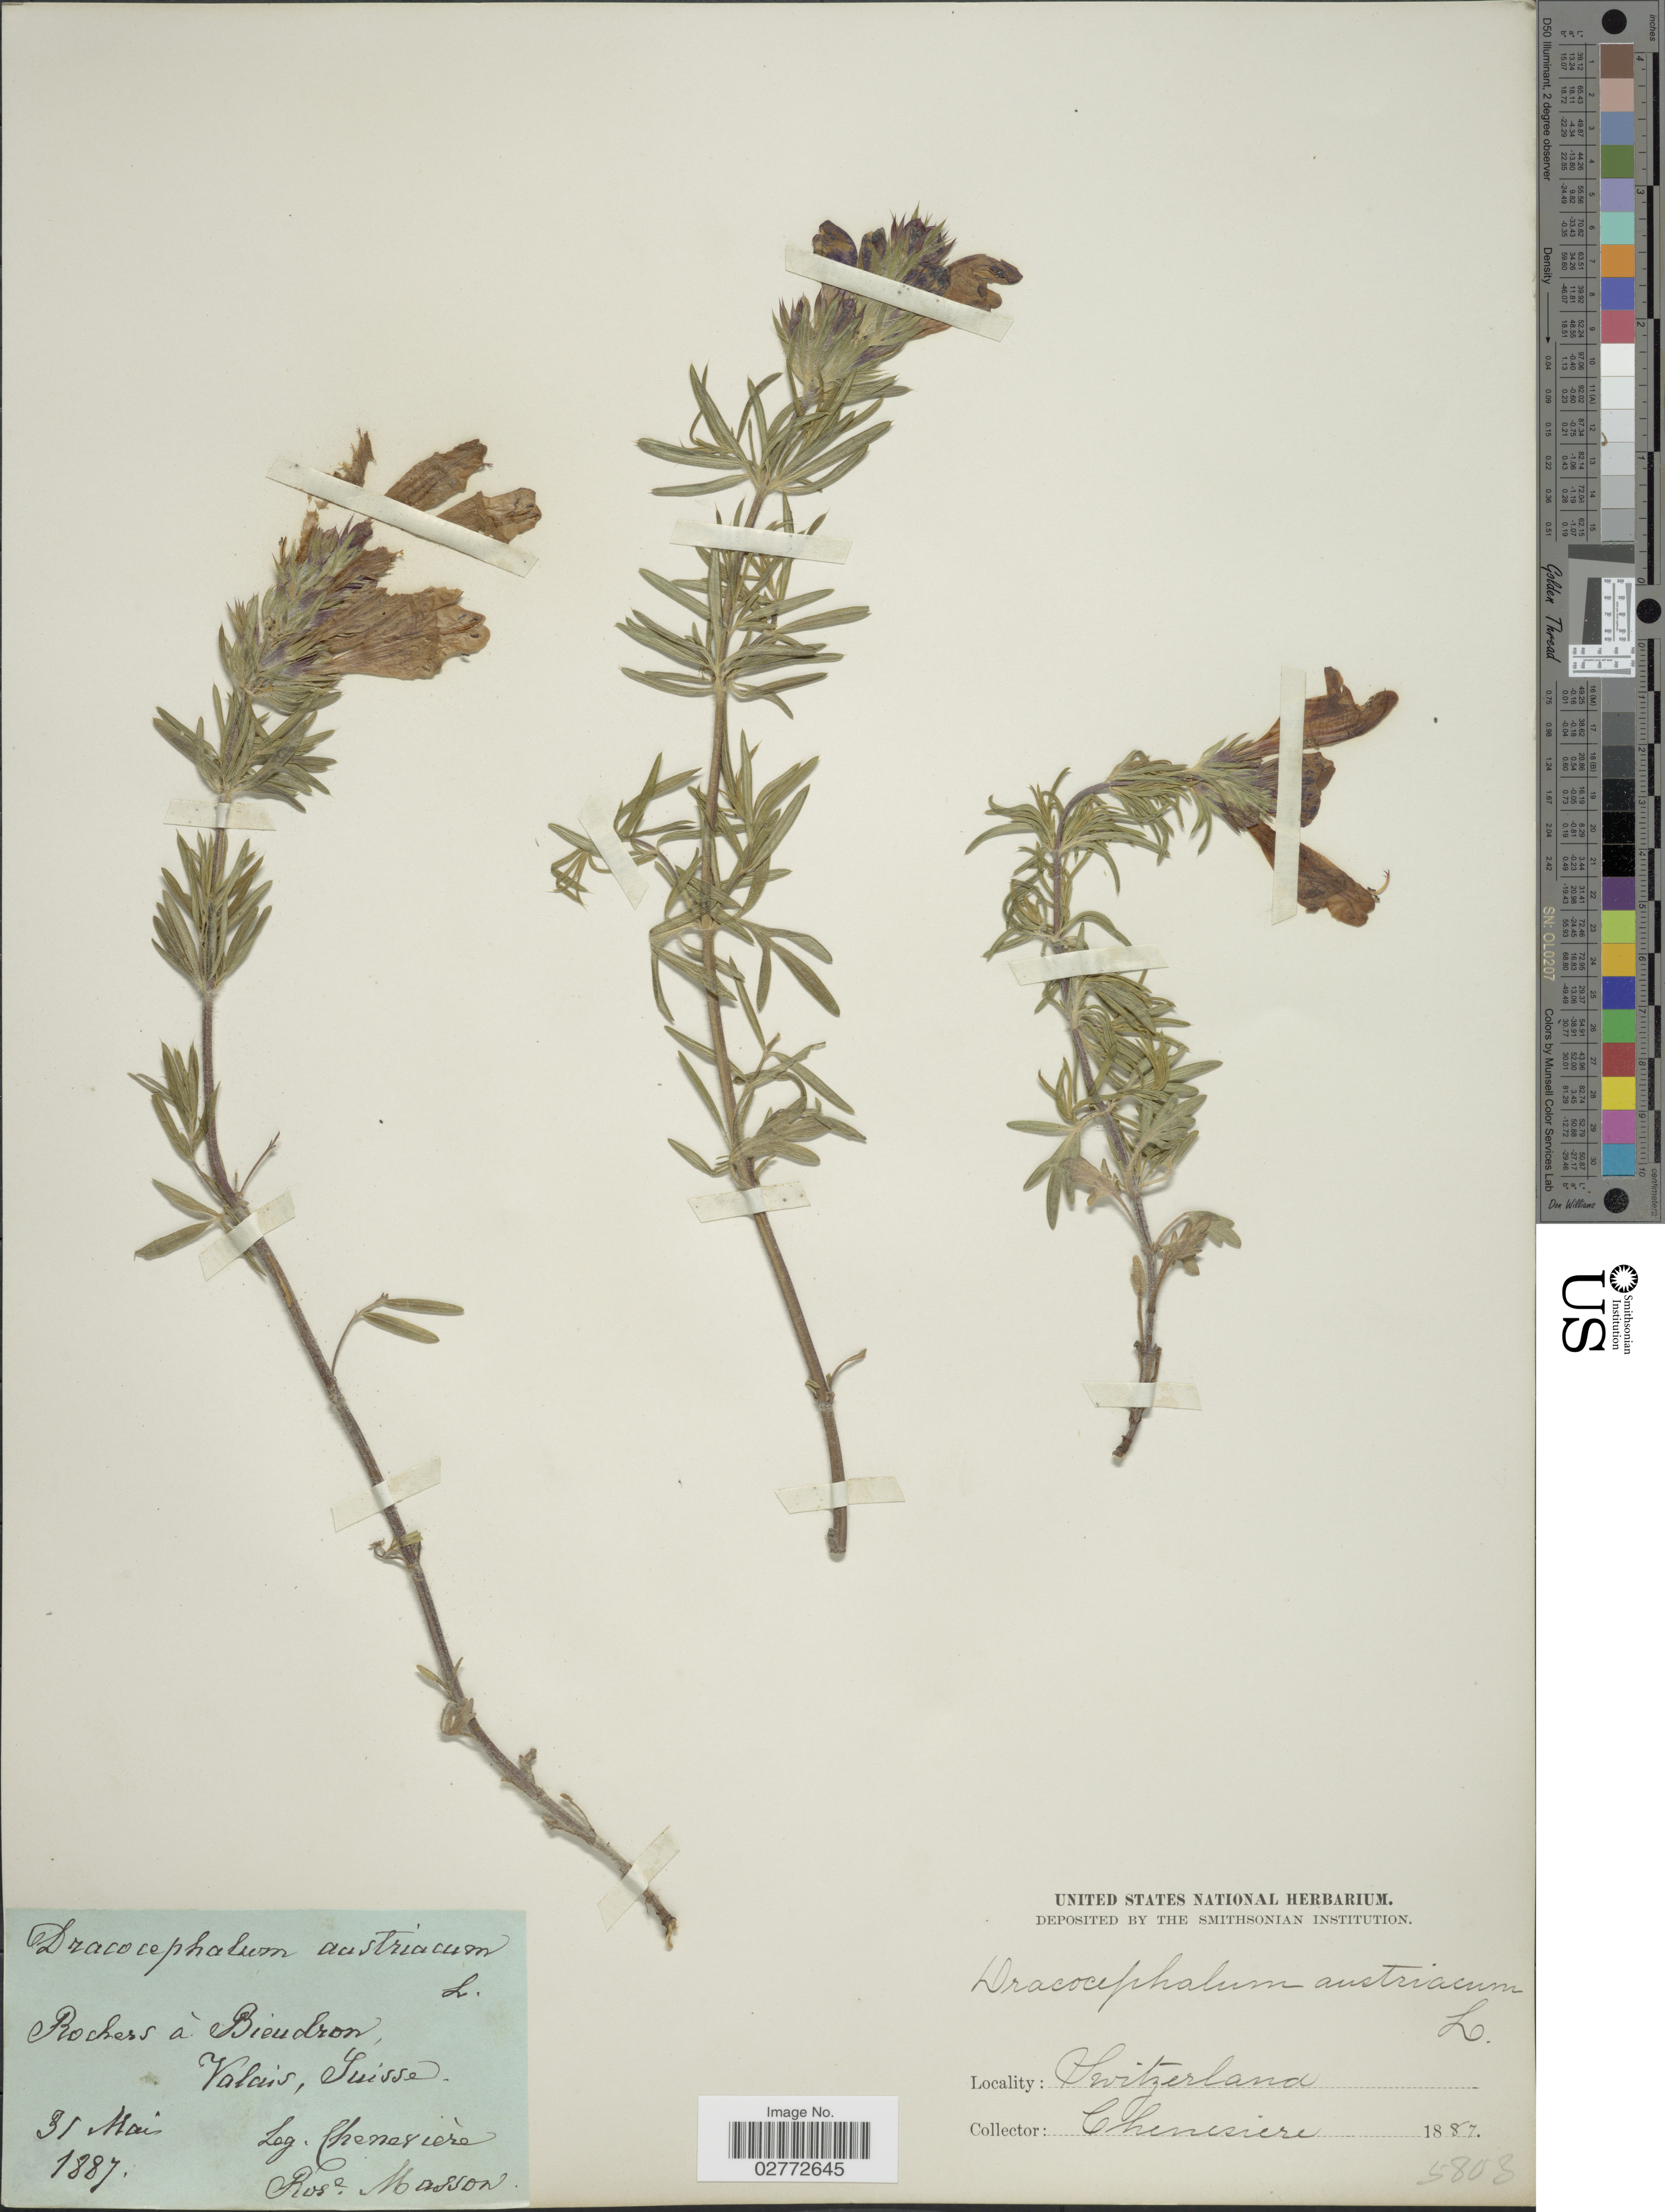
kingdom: Plantae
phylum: Tracheophyta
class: Magnoliopsida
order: Lamiales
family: Lamiaceae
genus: Dracocephalum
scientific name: Dracocephalum austriacum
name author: L.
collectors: Chenevière & R. Masson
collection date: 1887-05-31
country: Switzerland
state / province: Valais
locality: Rochers à Bieudron, Suisse.